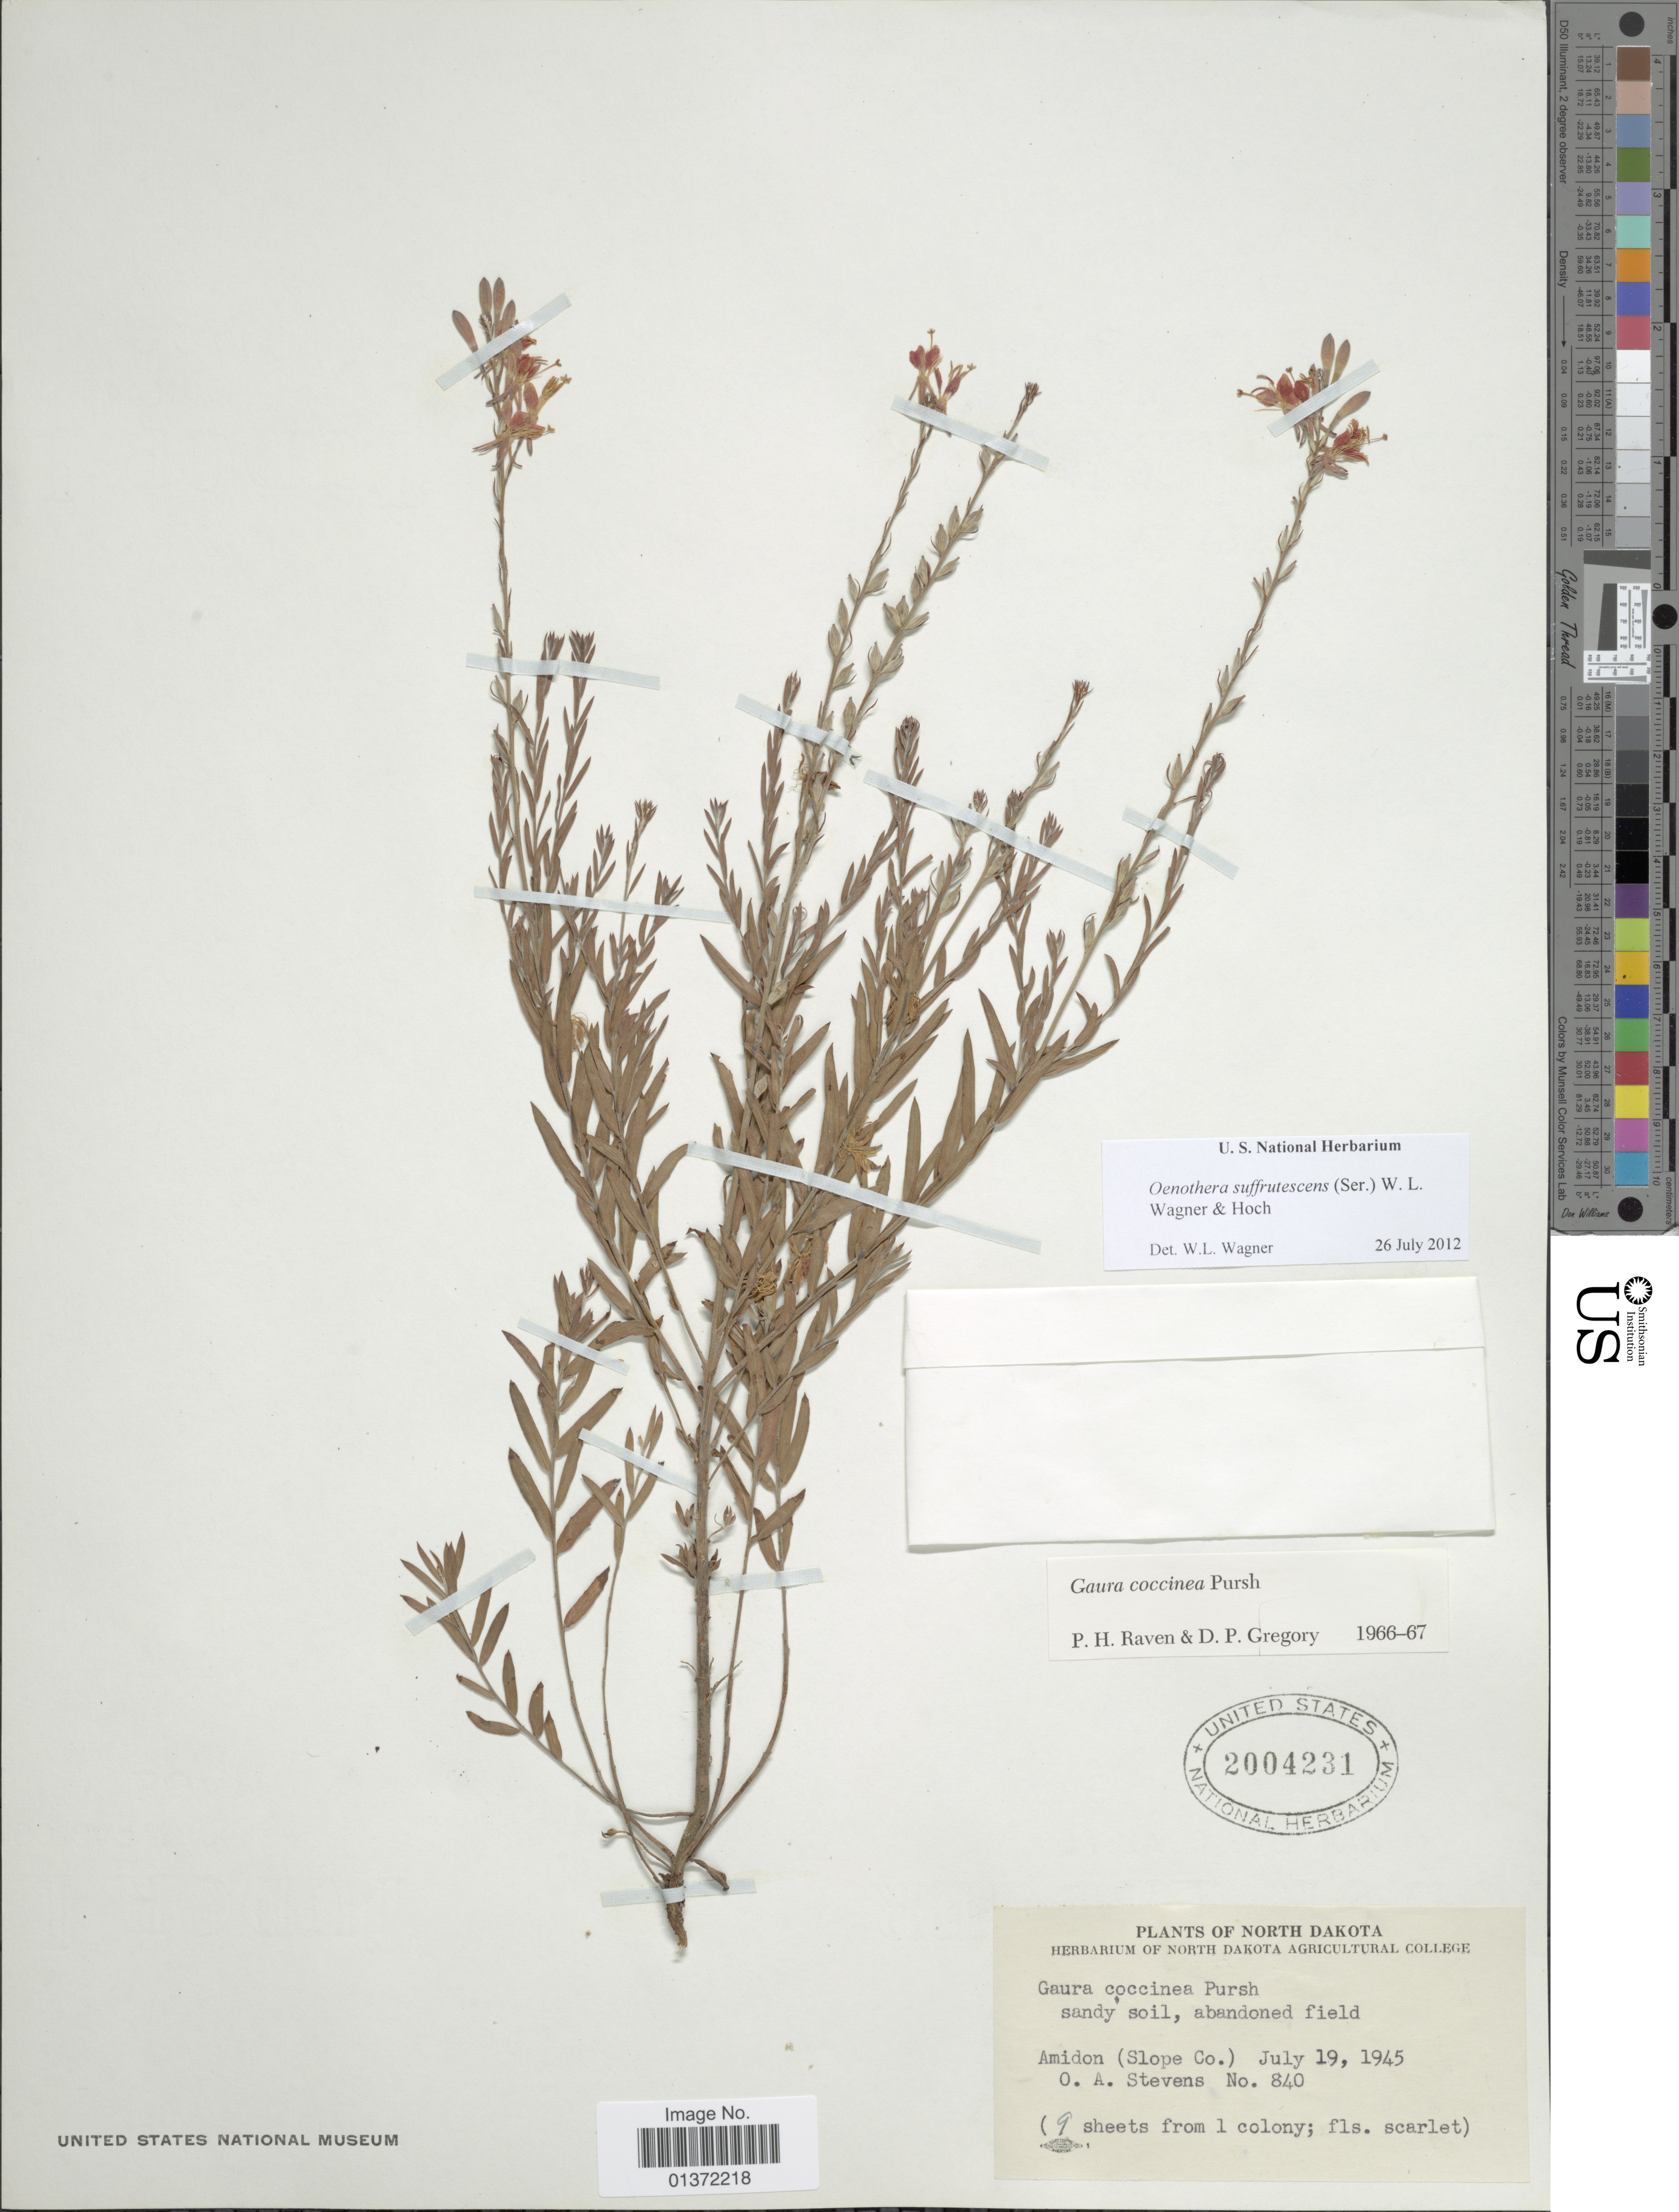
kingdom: Plantae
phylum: Tracheophyta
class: Magnoliopsida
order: Myrtales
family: Onagraceae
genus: Oenothera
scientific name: Oenothera suffrutescens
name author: (Ser.) W.L. Wagner & Hoch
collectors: O. A. Stevens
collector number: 840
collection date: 1945-07-19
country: United States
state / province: North Dakota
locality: Amidon (Slope Co.)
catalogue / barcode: US 2004231